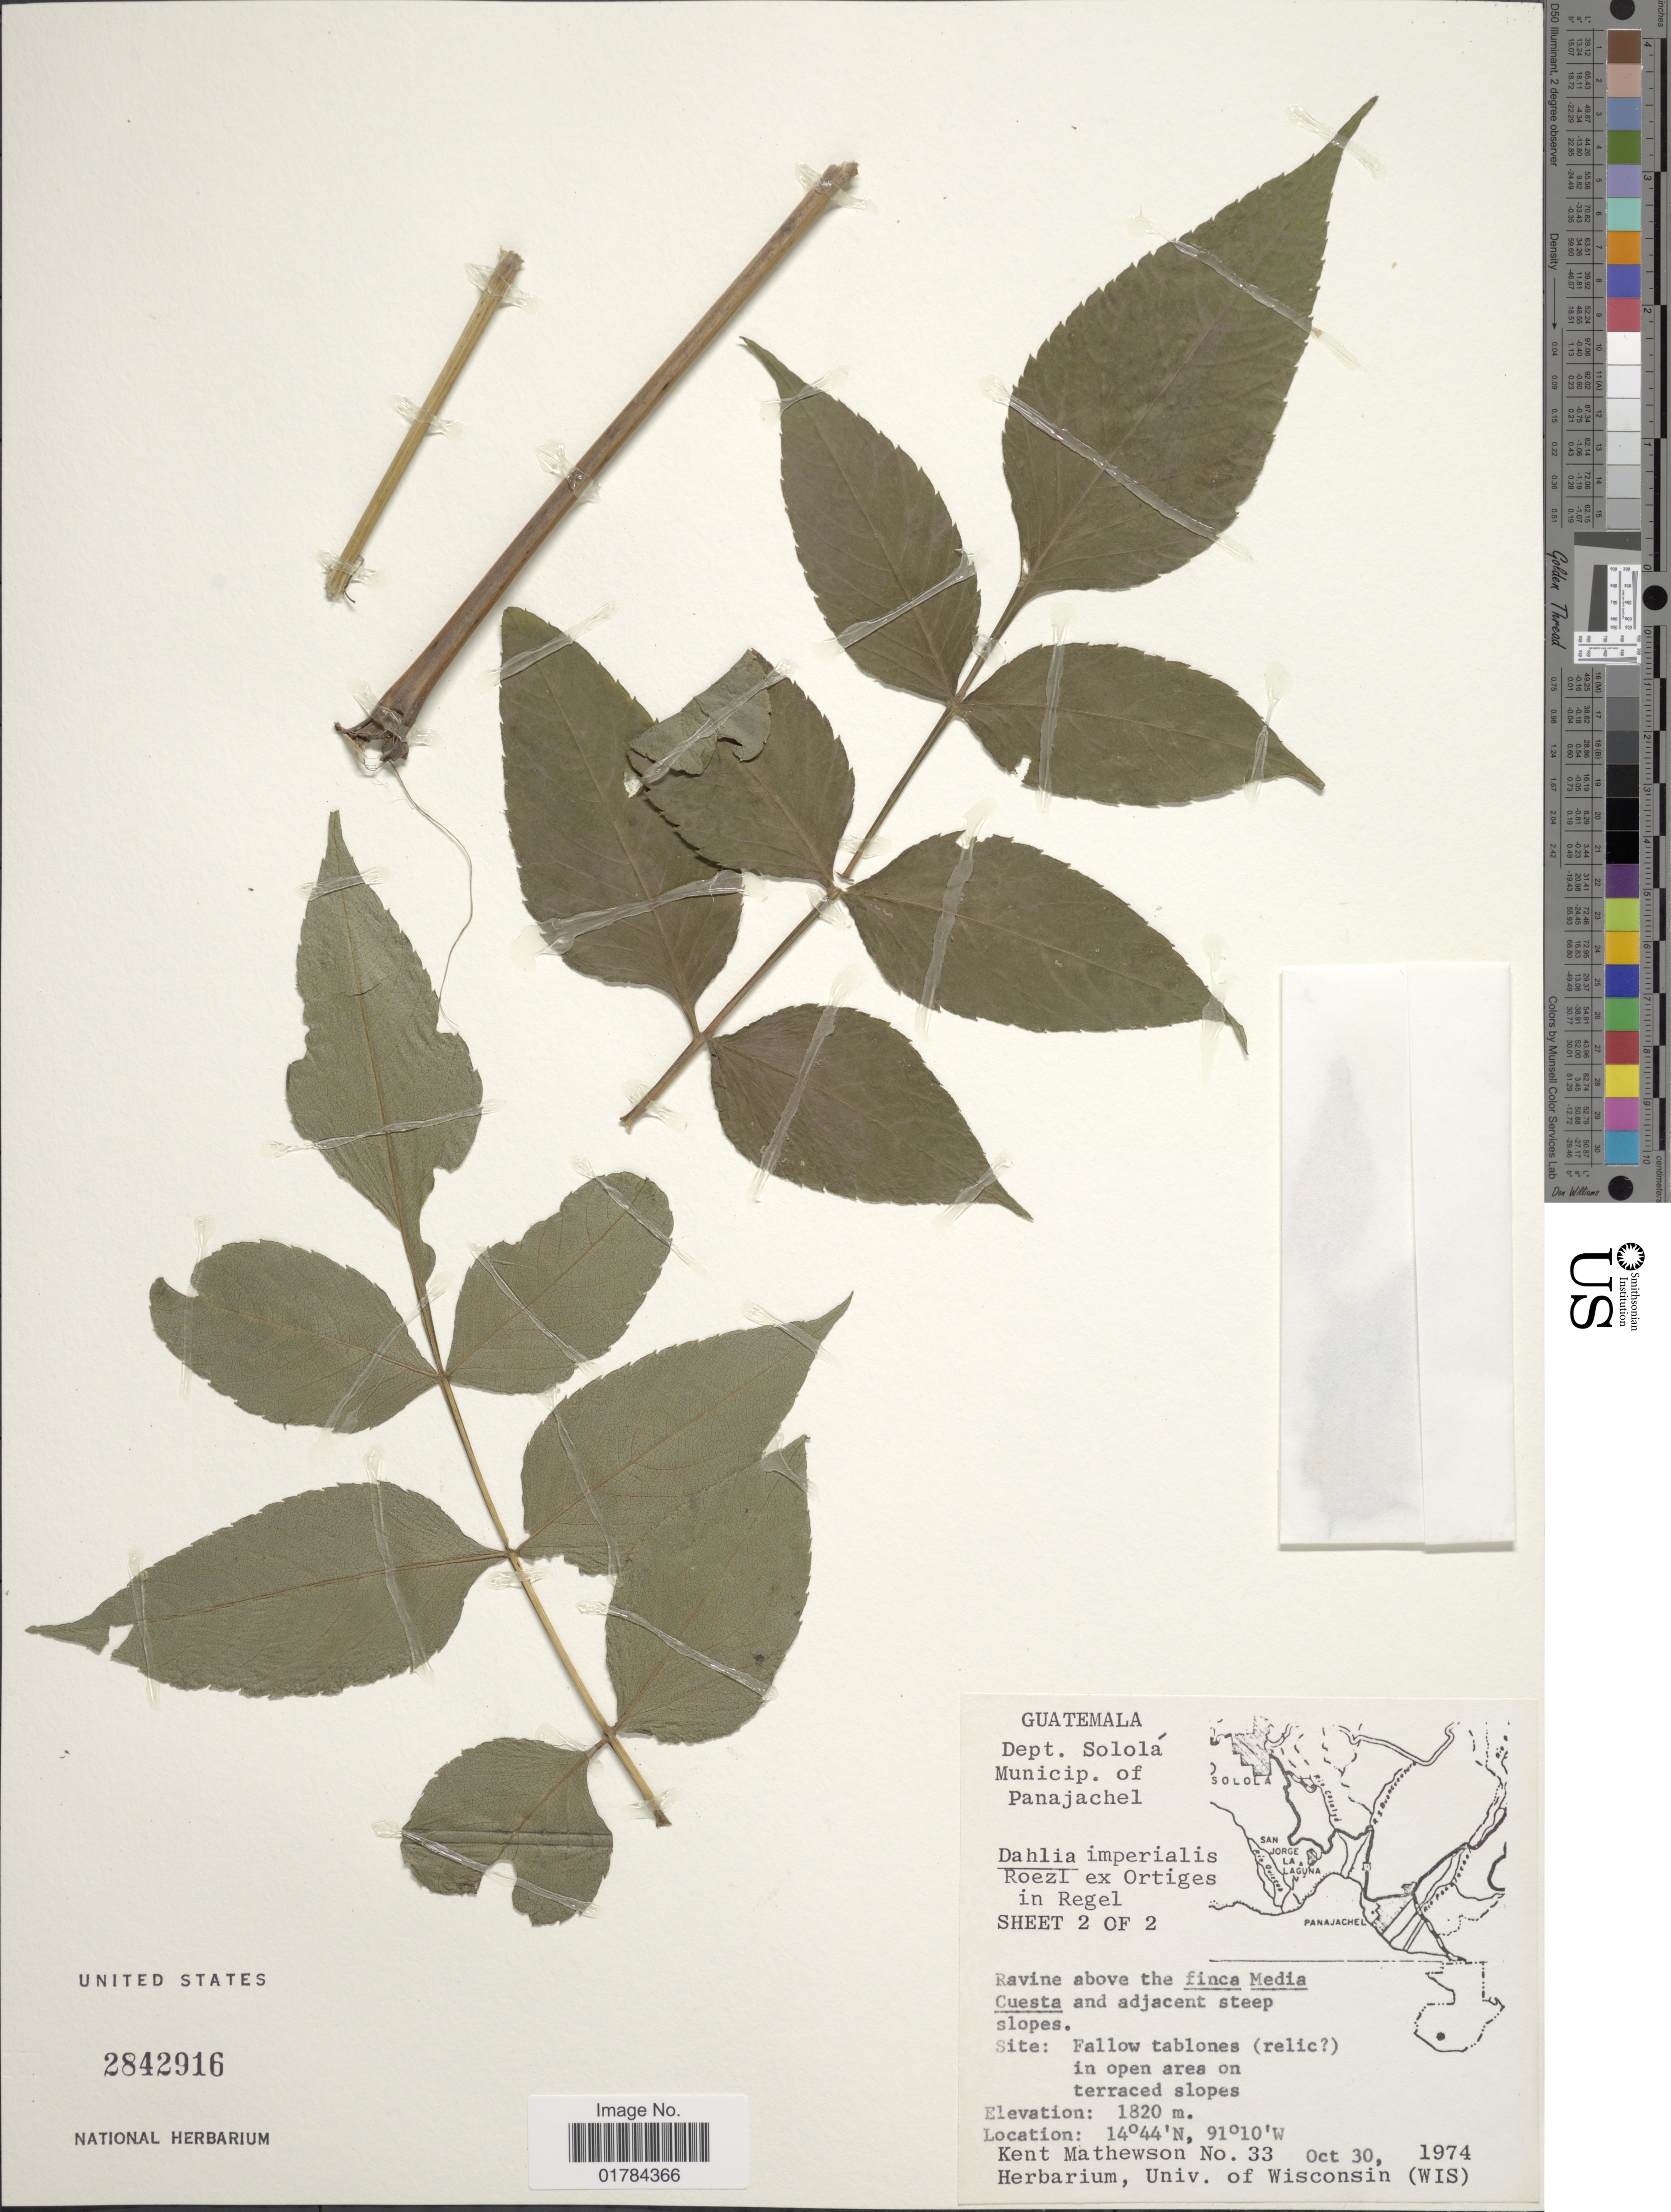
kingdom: Plantae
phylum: Tracheophyta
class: Magnoliopsida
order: Asterales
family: Asteraceae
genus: Dahlia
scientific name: Dahlia imperialis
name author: Roezl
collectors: K. Mathewson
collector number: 33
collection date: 1974-10-30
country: Guatemala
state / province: Sololá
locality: Municip. of Panajachel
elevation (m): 1820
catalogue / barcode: US 2842916